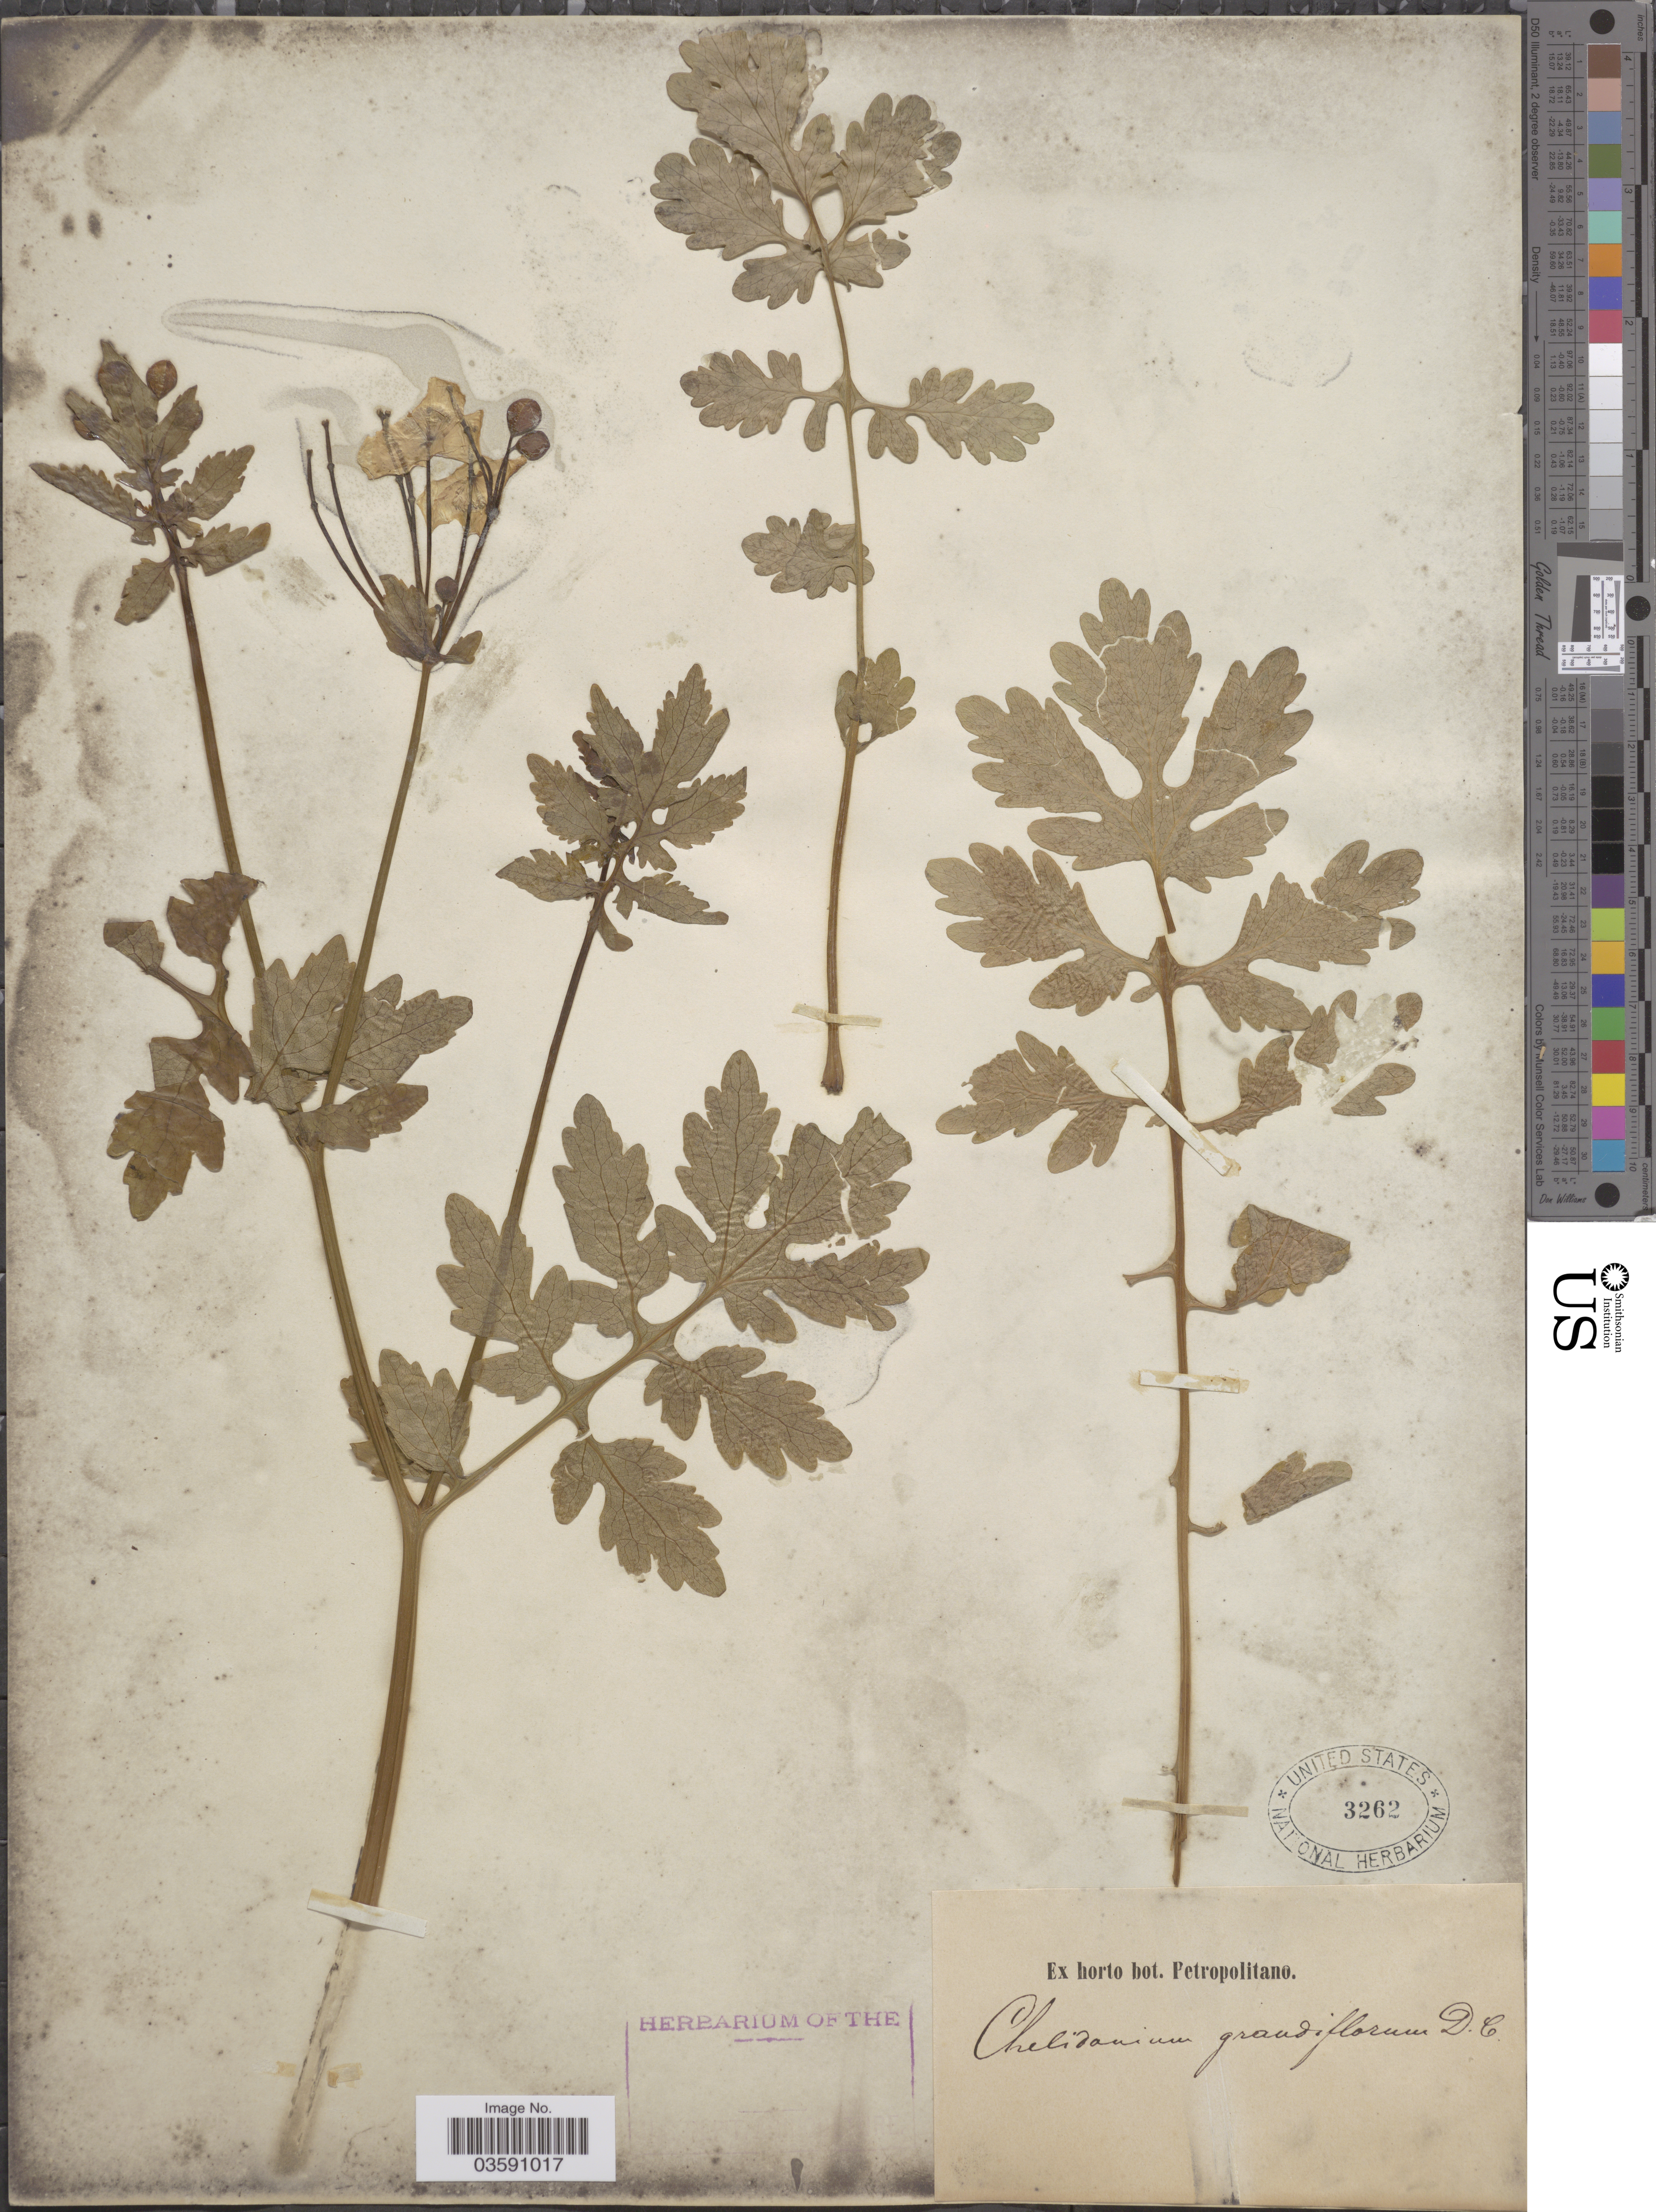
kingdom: Plantae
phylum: Tracheophyta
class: Magnoliopsida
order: Ranunculales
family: Papaveraceae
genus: Chelidonium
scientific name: Chelidonium grandiflorum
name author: DC.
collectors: ex Horto Bot. Petropolitano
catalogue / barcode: US 3262